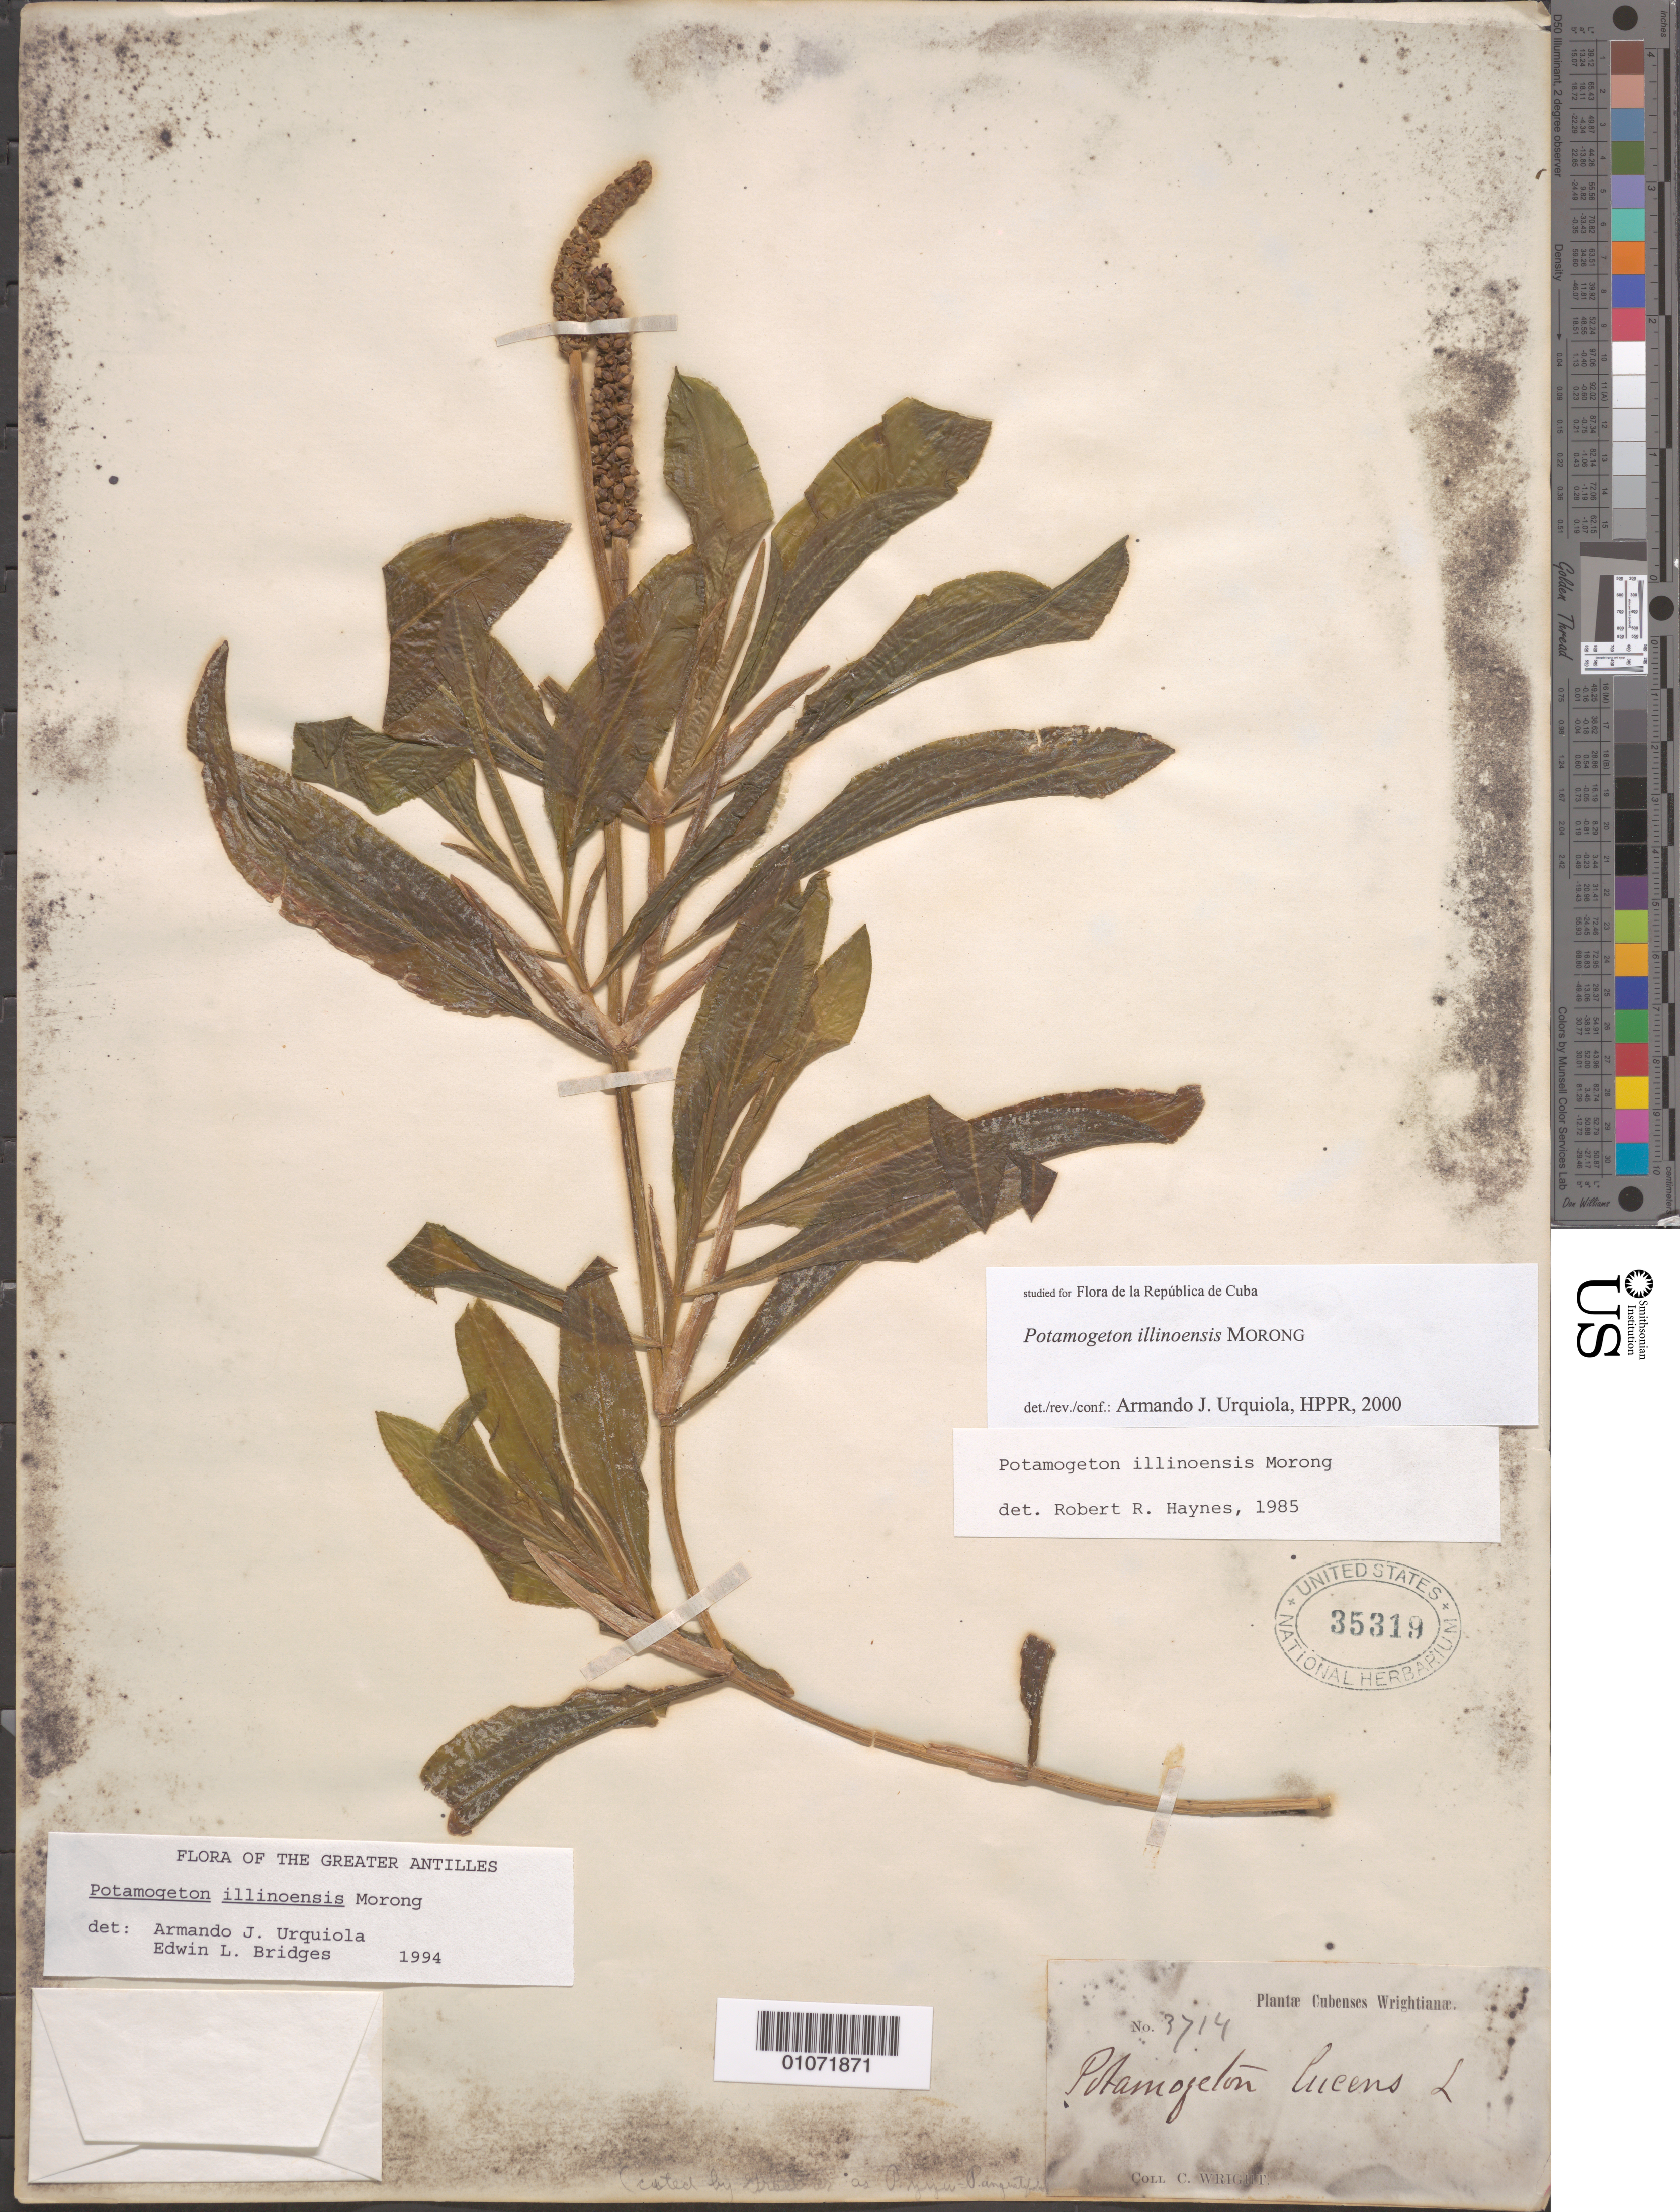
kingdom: Plantae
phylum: Tracheophyta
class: Liliopsida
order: Alismatales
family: Potamogetonaceae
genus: Potamogeton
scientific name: Potamogeton illinoensis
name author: Morong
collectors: C. Wright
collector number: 3714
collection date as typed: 1800 to 1899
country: Cuba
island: Cuba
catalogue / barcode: US 35319